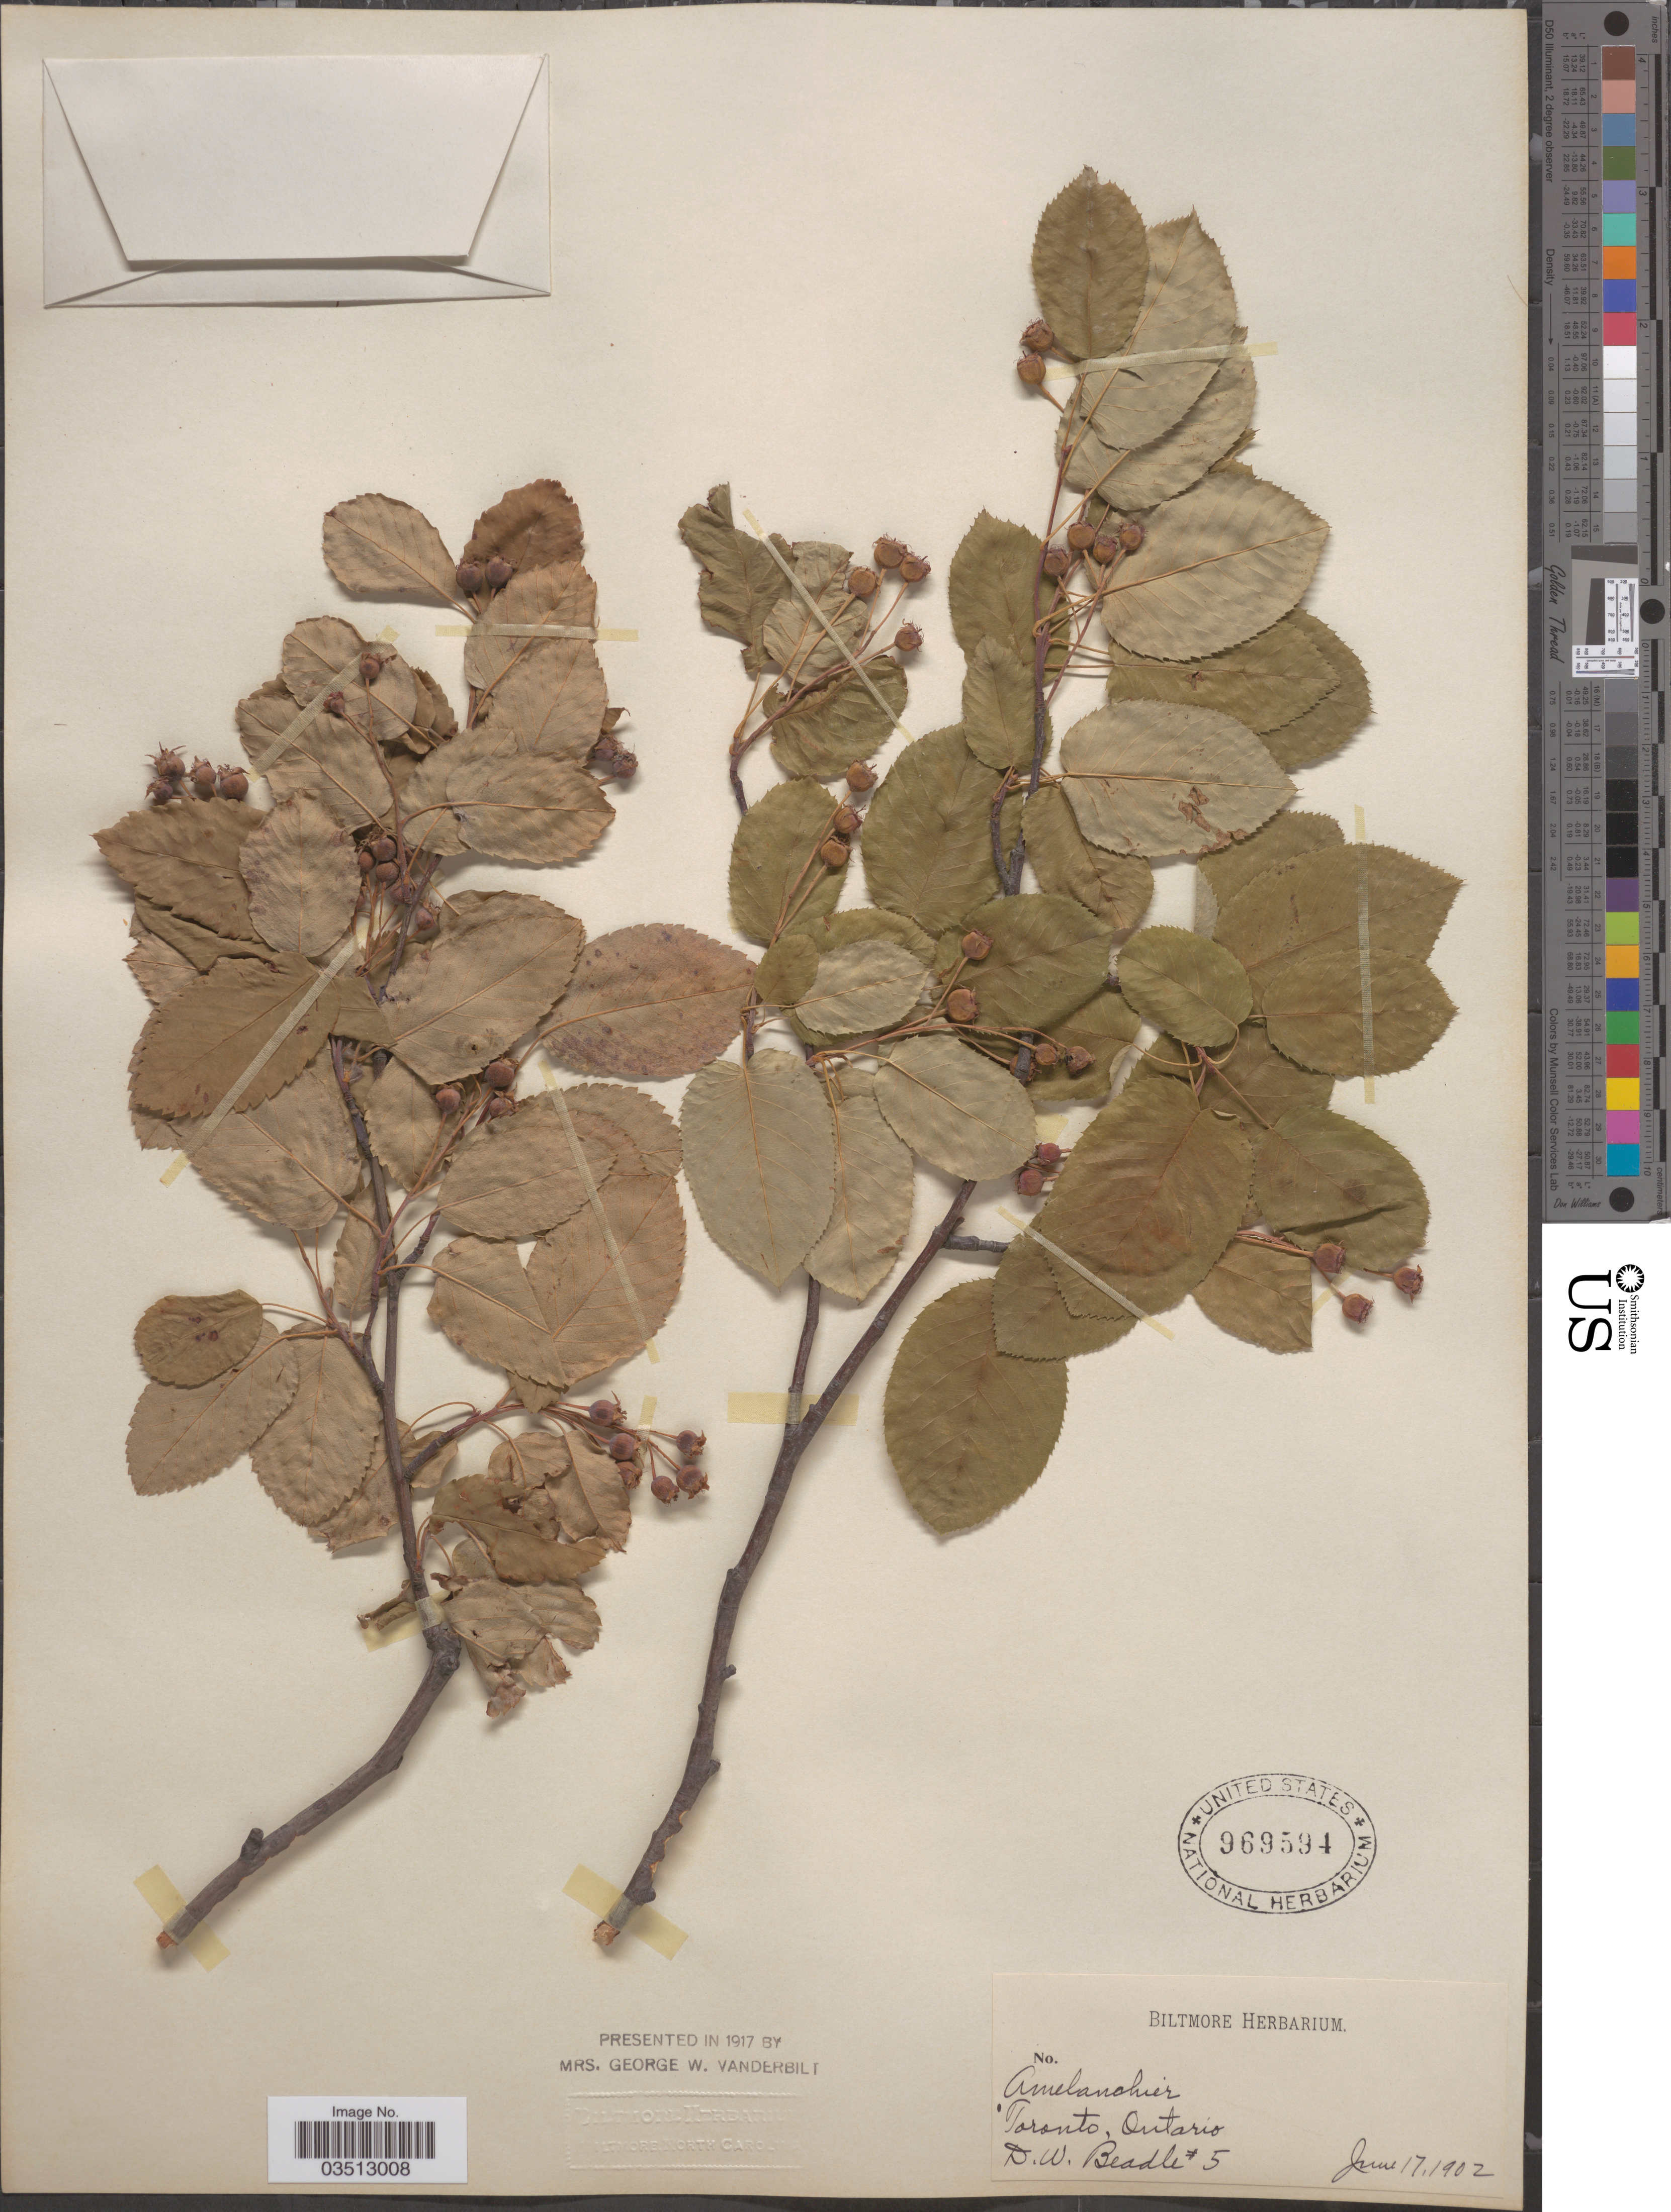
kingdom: Plantae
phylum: Tracheophyta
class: Magnoliopsida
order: Rosales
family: Rosaceae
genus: Amelanchier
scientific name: Amelanchier sp.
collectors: D. Beadle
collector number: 5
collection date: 1902-06-17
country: Canada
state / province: Ontario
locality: Toronto.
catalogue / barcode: US 969594